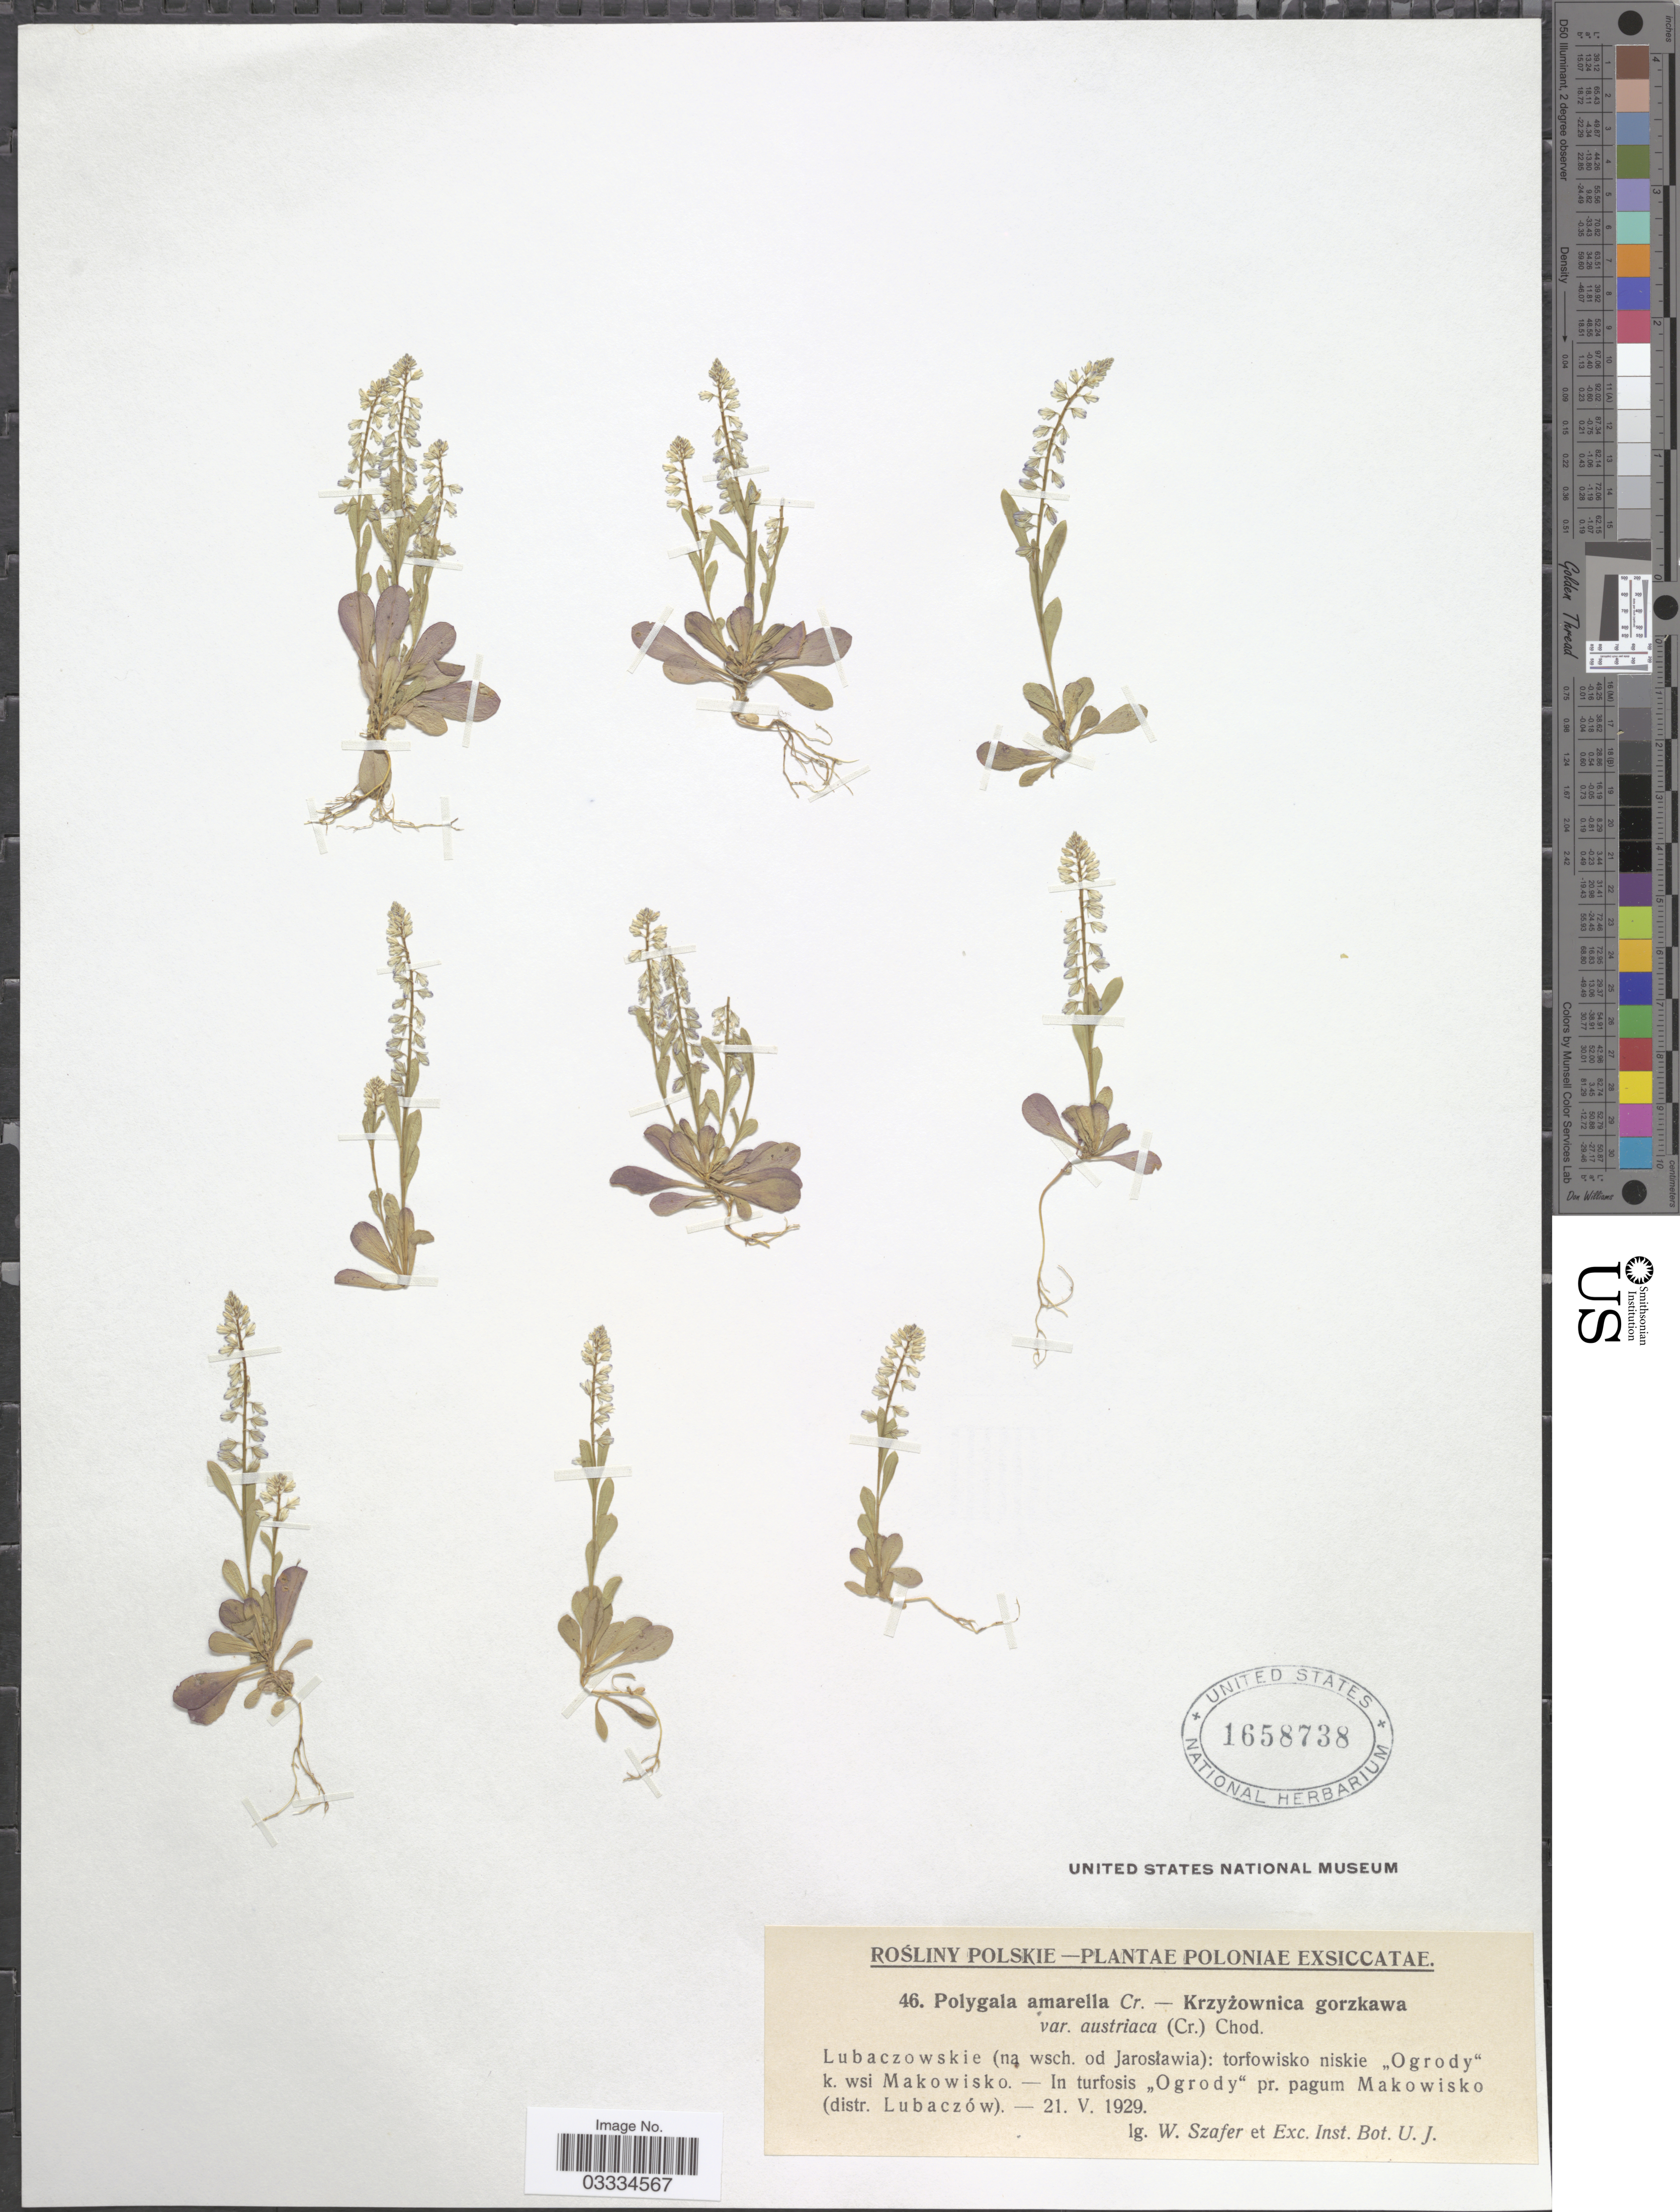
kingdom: Plantae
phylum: Tracheophyta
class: Magnoliopsida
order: Fabales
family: Polygalaceae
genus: Polygala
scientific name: Polygala amarella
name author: Crantz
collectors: W. Szafer & Exch. Inst. Bot. U.J.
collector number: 46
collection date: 1929-05-21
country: Poland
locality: Rosliny Polskie - Plantae Poloniae Exsiccatae. Lubaczowskie (na wsch. od Jaroslawia): torfowisko niskie "Ogrody" k. wsi Makowisko. - In turfosis "Ogrody" pr. pagum Makowisko (distr. Lubaczów).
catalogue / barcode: US 1658738